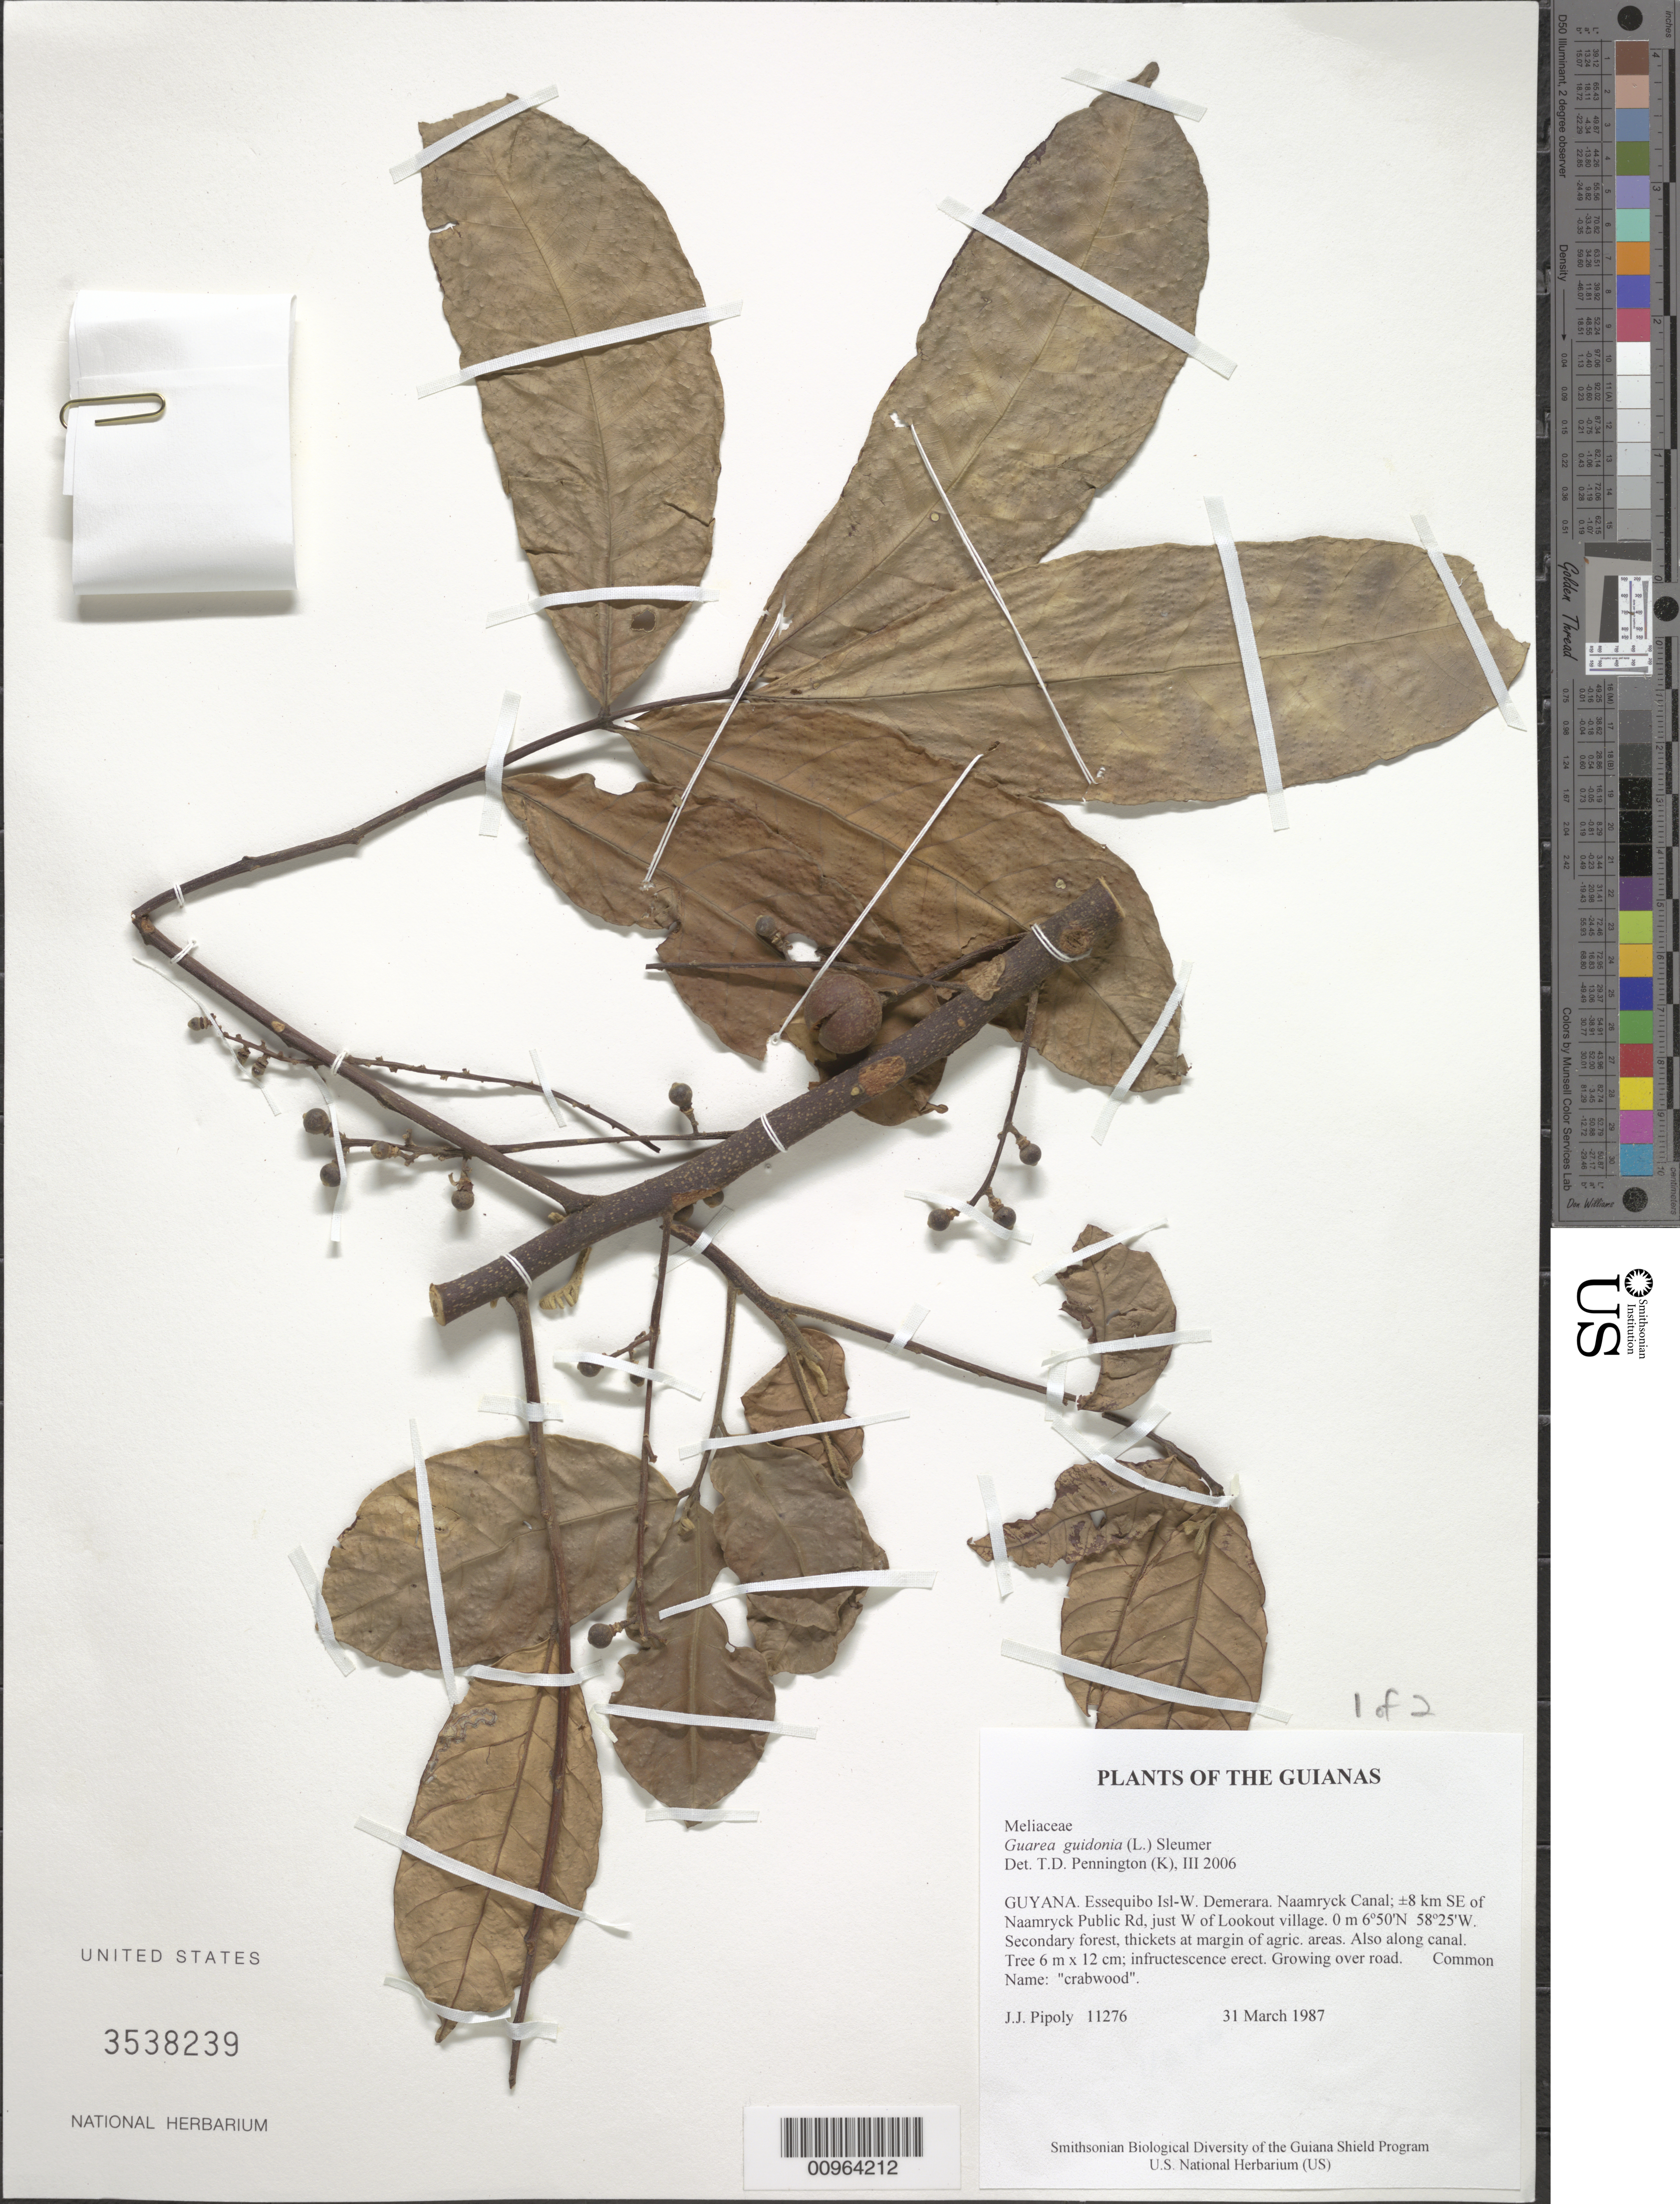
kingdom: Plantae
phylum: Tracheophyta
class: Magnoliopsida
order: Sapindales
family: Meliaceae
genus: Guarea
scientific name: Guarea guidonia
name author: (L.) Sleumer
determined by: Pennington, T. D., (K)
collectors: J. J. Pipoly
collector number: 11276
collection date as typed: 31 March 1987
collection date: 1987-03-31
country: Guyana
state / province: Essequibo Isl-W. Demerara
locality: Naamryck Canal; ±8 km SE of Naamryck Public Rd, just W of Lookout village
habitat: Secondary forest, thickets at margin of agric. areas. Also along canal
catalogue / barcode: US 3538239